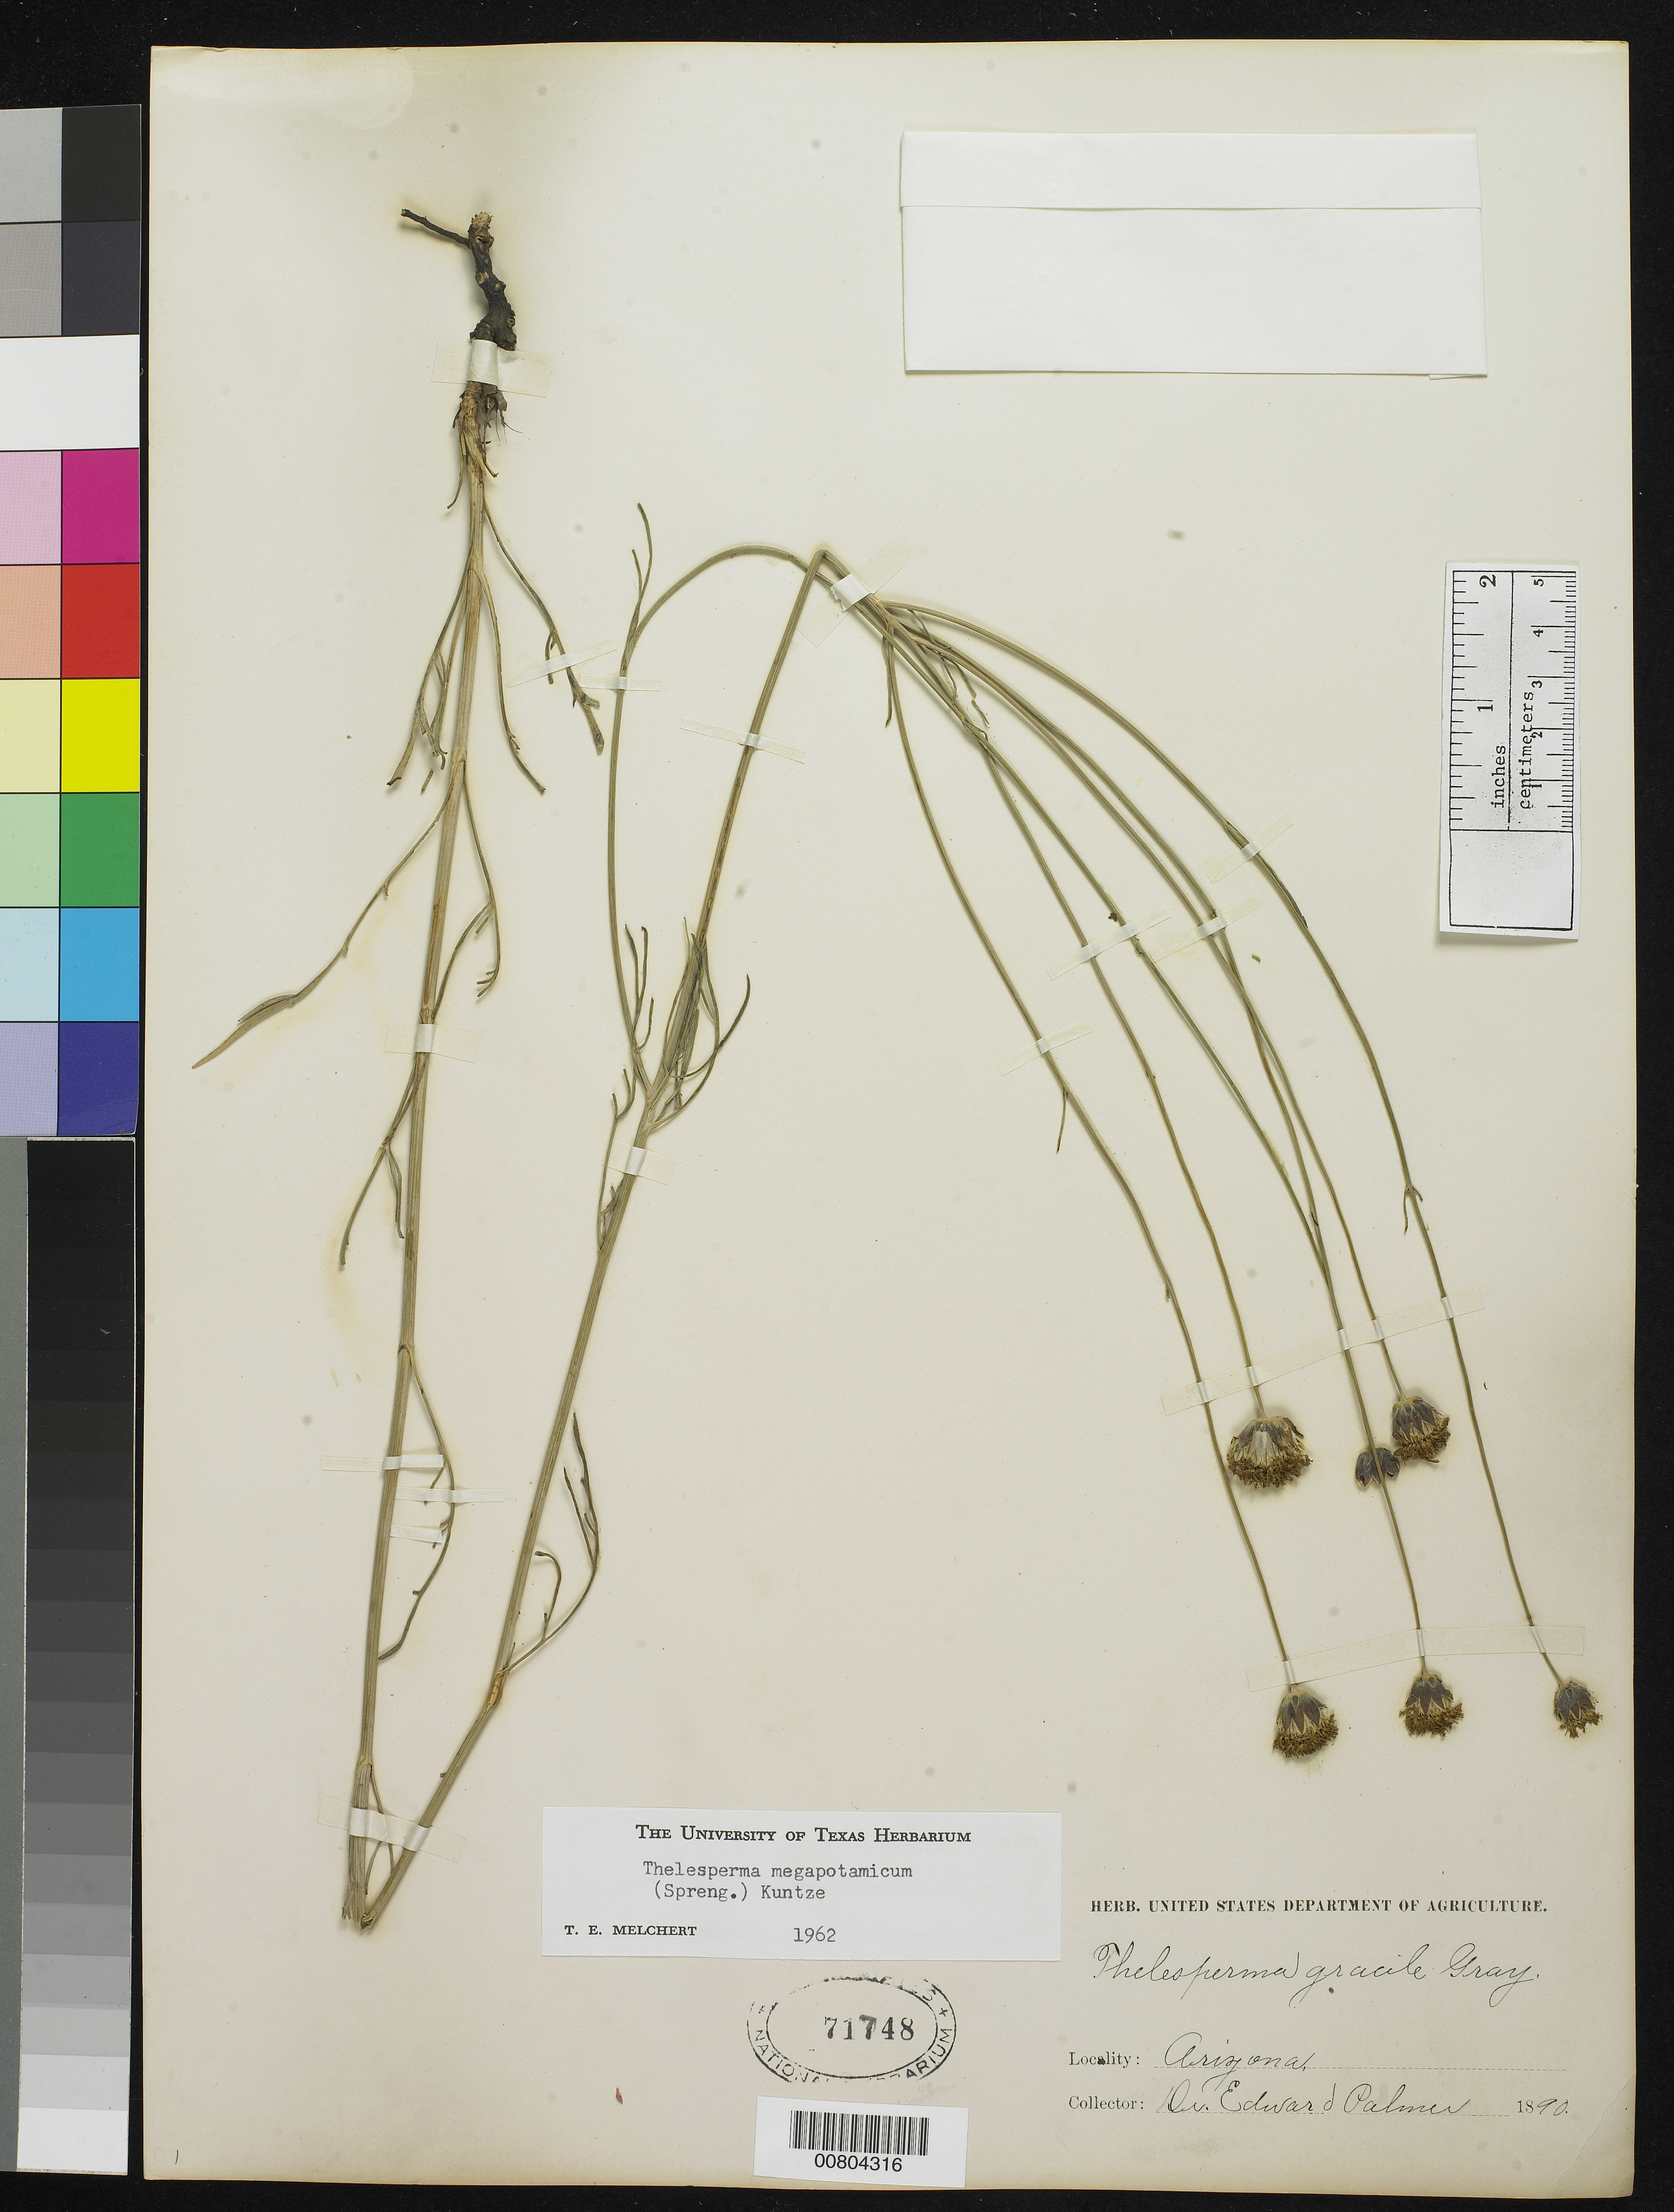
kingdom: Plantae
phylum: Tracheophyta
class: Magnoliopsida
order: Asterales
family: Asteraceae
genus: Thelesperma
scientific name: Thelesperma megapotamicum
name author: (Spreng.) Herter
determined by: Melchert, T. E.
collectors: E. Palmer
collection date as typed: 1890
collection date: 1890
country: United States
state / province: Arizona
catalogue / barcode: US 71748